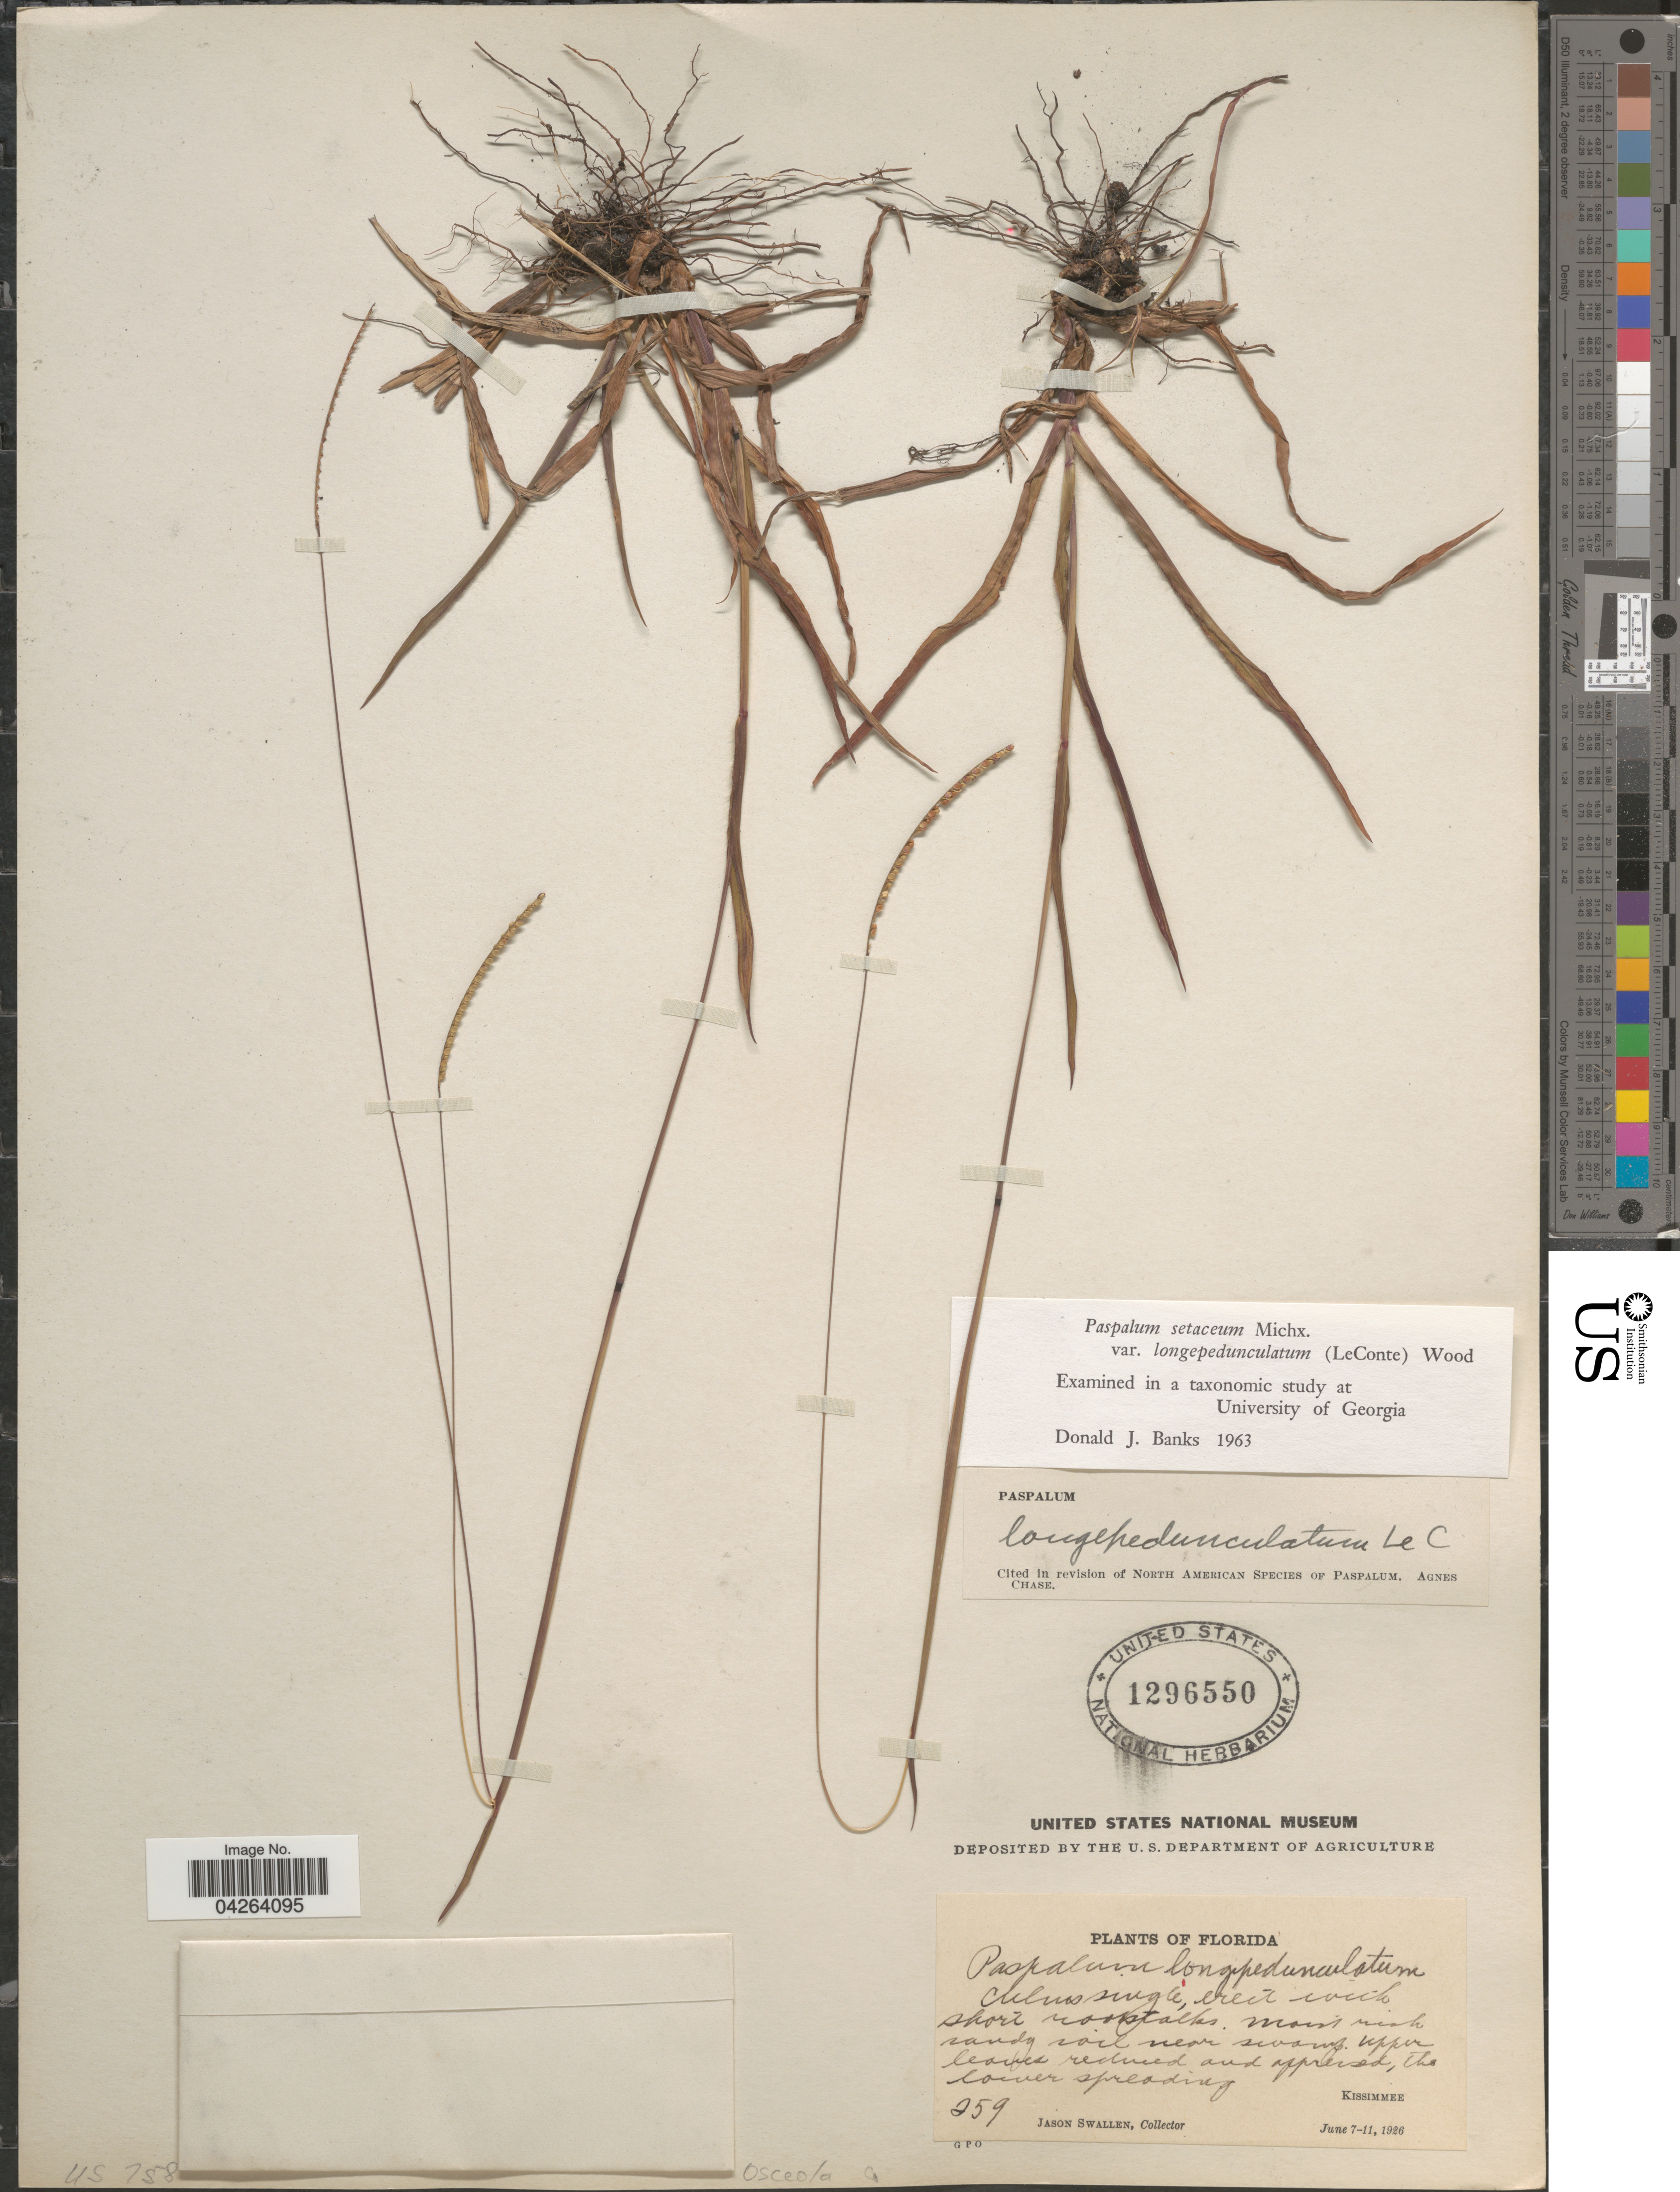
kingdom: Plantae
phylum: Tracheophyta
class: Liliopsida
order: Poales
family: Poaceae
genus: Paspalum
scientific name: Paspalum setaceum var. longipedunculatum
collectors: J. R. Swallen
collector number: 259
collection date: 1926-06-07/1926-06-11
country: United States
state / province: Florida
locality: Moist rich sandy soil near swamps. Kissimmee. Osceola Co.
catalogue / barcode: US 1296550